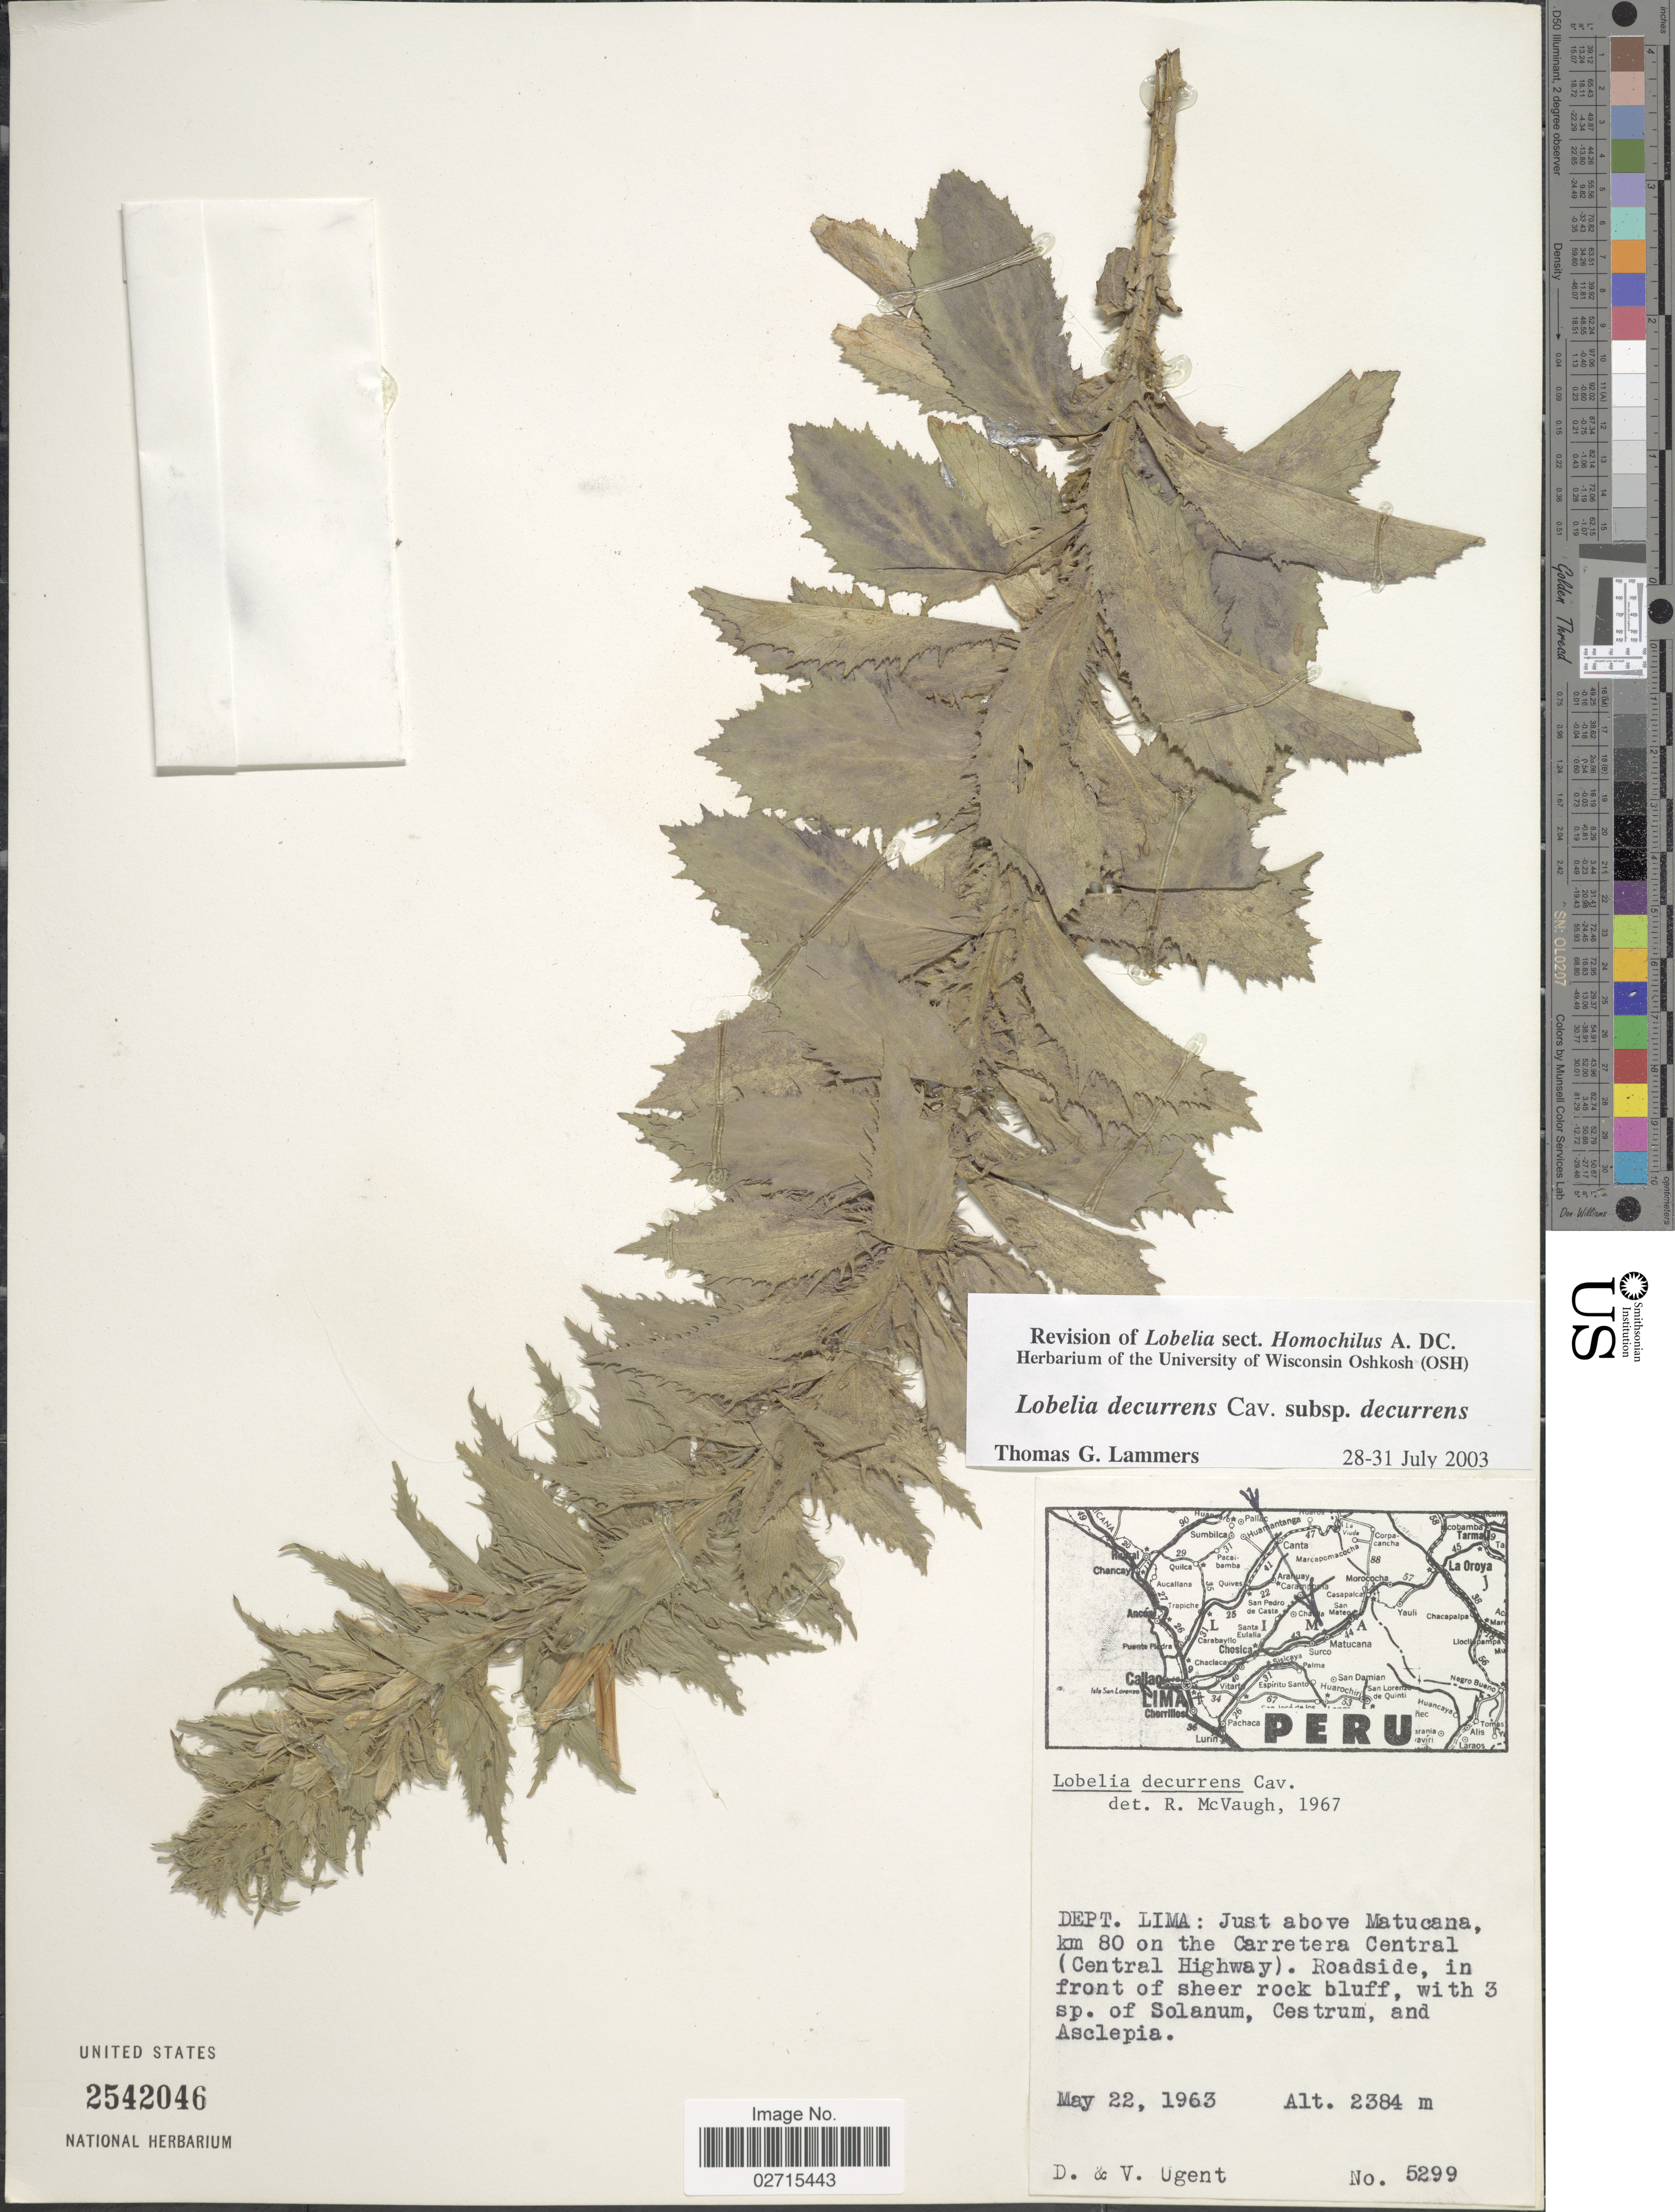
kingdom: Plantae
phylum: Tracheophyta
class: Magnoliopsida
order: Asterales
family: Campanulaceae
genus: Lobelia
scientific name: Lobelia decurrens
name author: Cav.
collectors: D. Ugent & V. Ugent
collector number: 5299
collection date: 1963-05-22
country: Peru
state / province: Lima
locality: Dept. Lima: Just above Matucana, km 80 on the Carretera Central (Central Highway). Roadside, in front of sheer rock bluff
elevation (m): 2384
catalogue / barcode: US 2542046